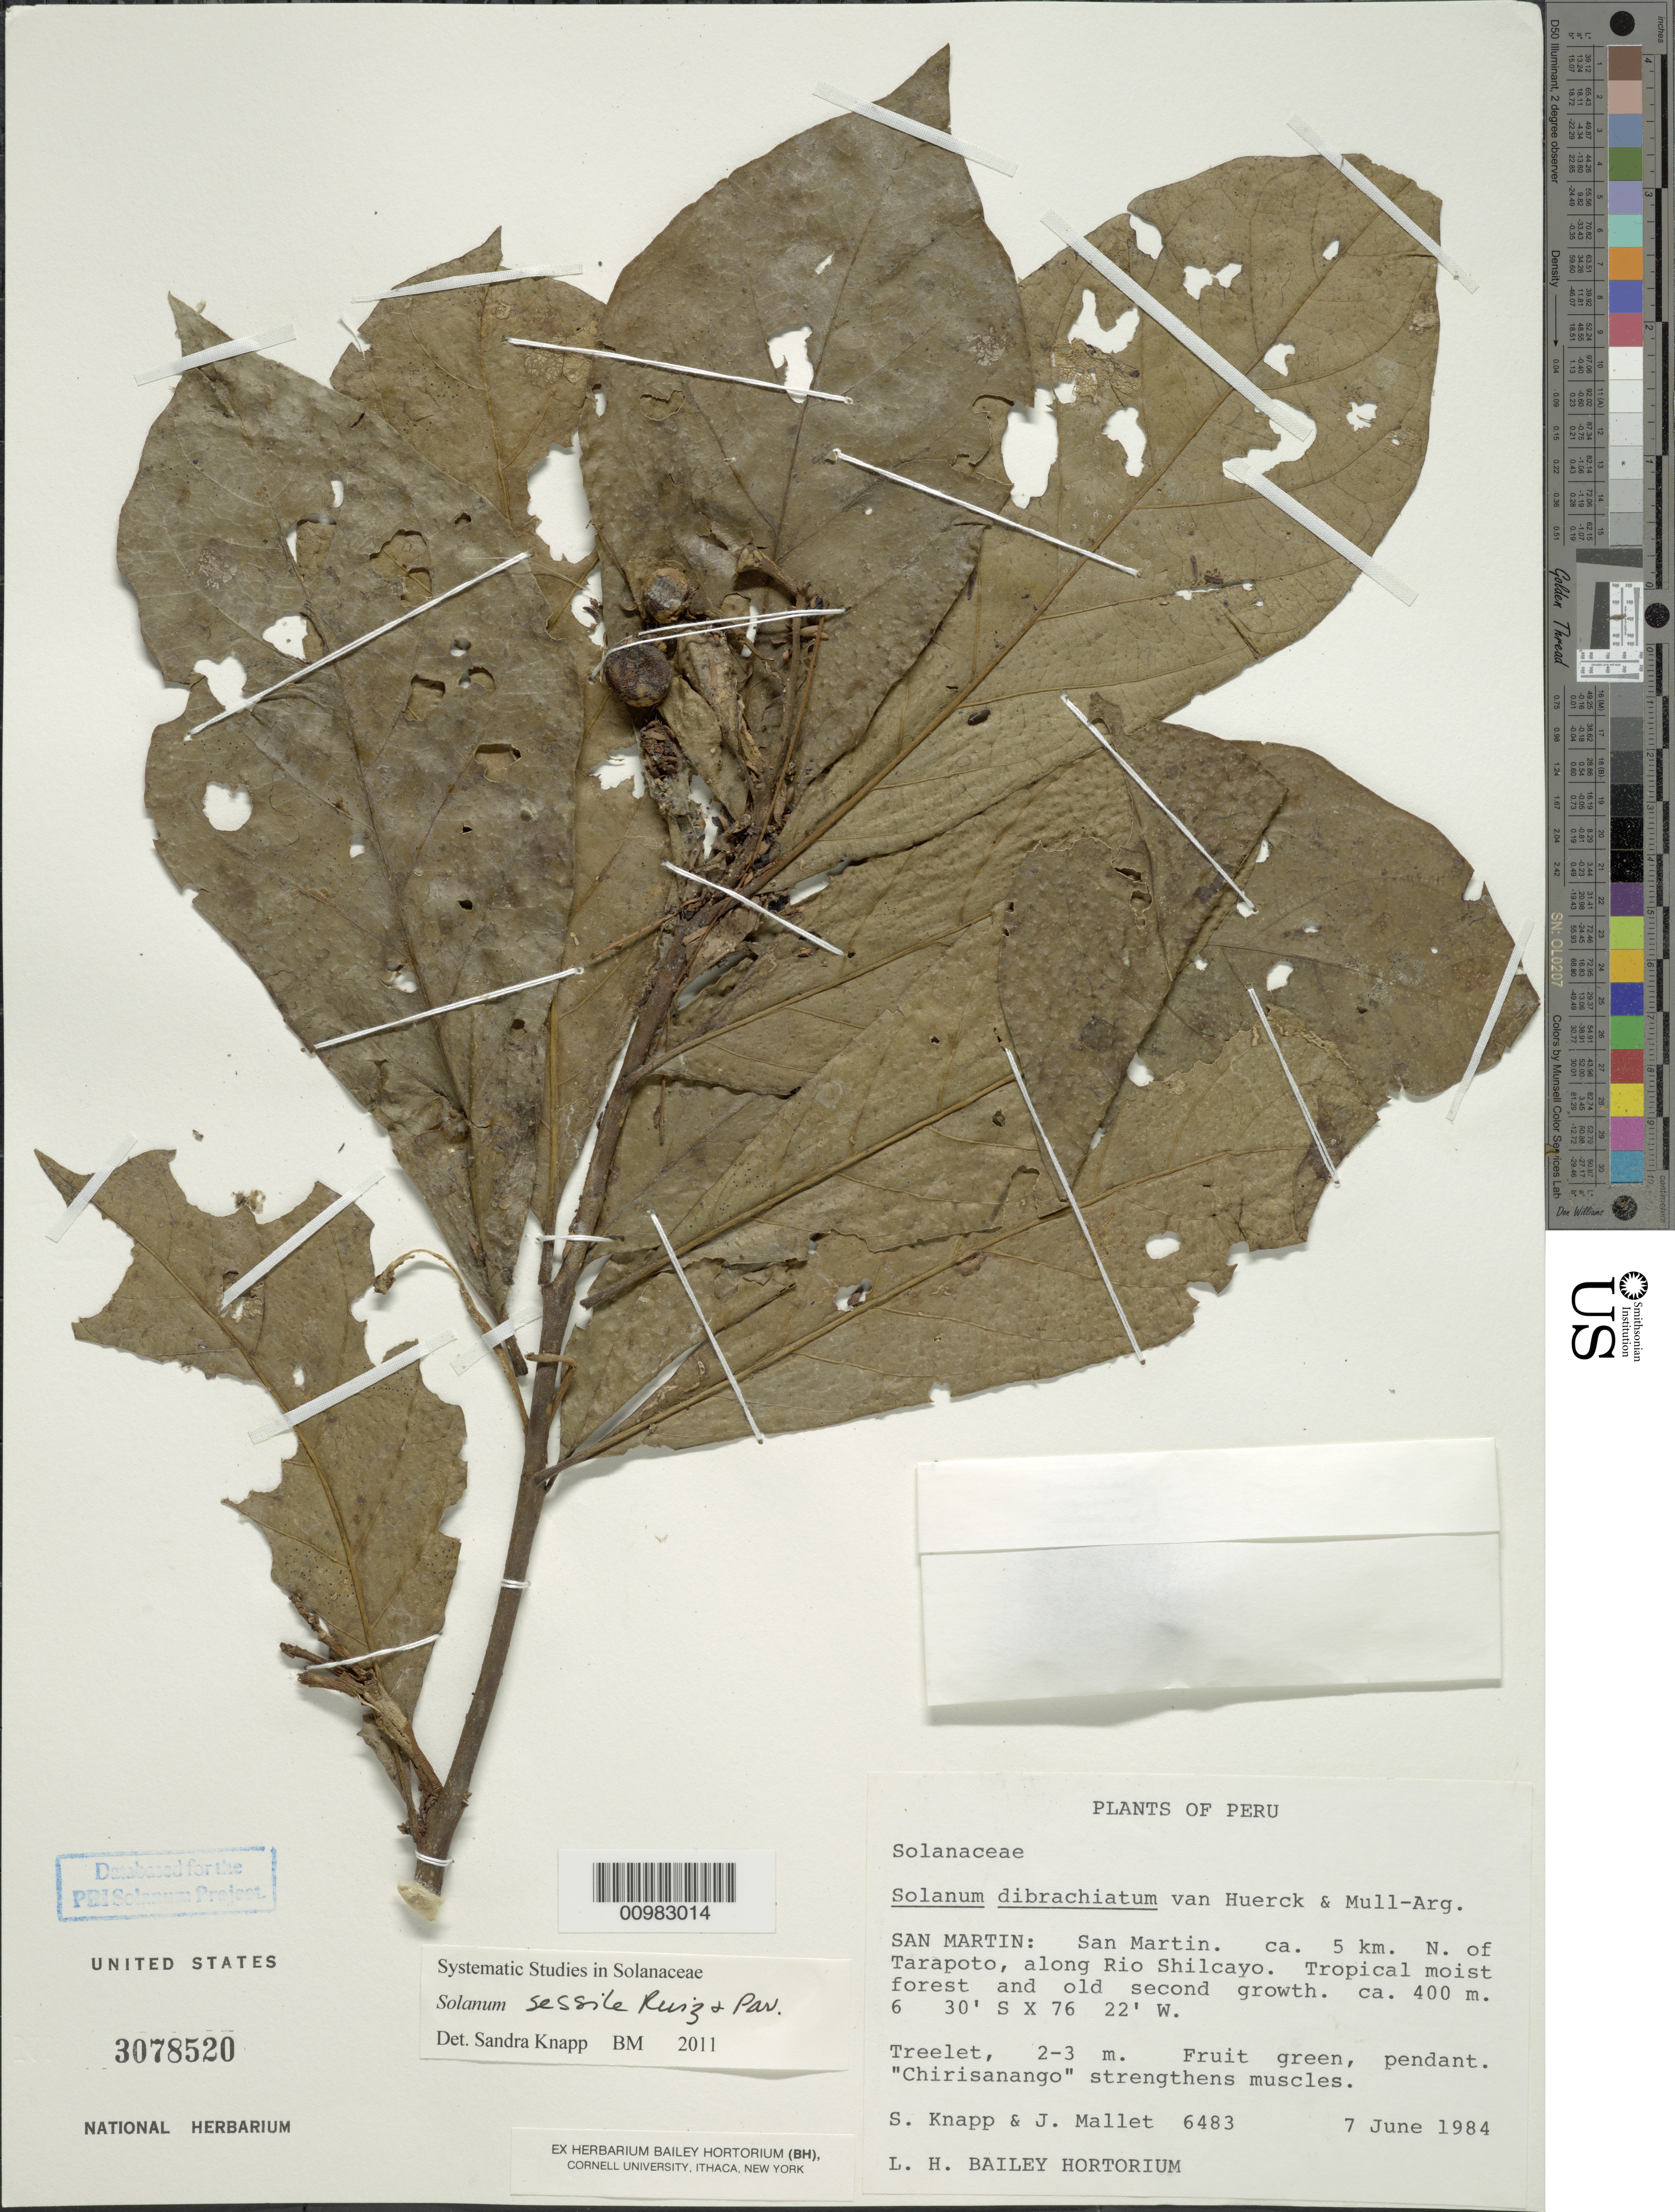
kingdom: Plantae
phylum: Tracheophyta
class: Magnoliopsida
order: Solanales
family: Solanaceae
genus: Solanum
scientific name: Solanum sessile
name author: Ruiz & Pav.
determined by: Knapp, S. D.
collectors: S. Knapp & J. Mallet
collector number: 6483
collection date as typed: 7 Jun 1984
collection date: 1984-06-07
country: Peru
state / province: San Martín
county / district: San Martín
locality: ca. 5 km N of Tarapoto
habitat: tropical moist forest and old second growth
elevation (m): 400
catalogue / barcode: US 3078520